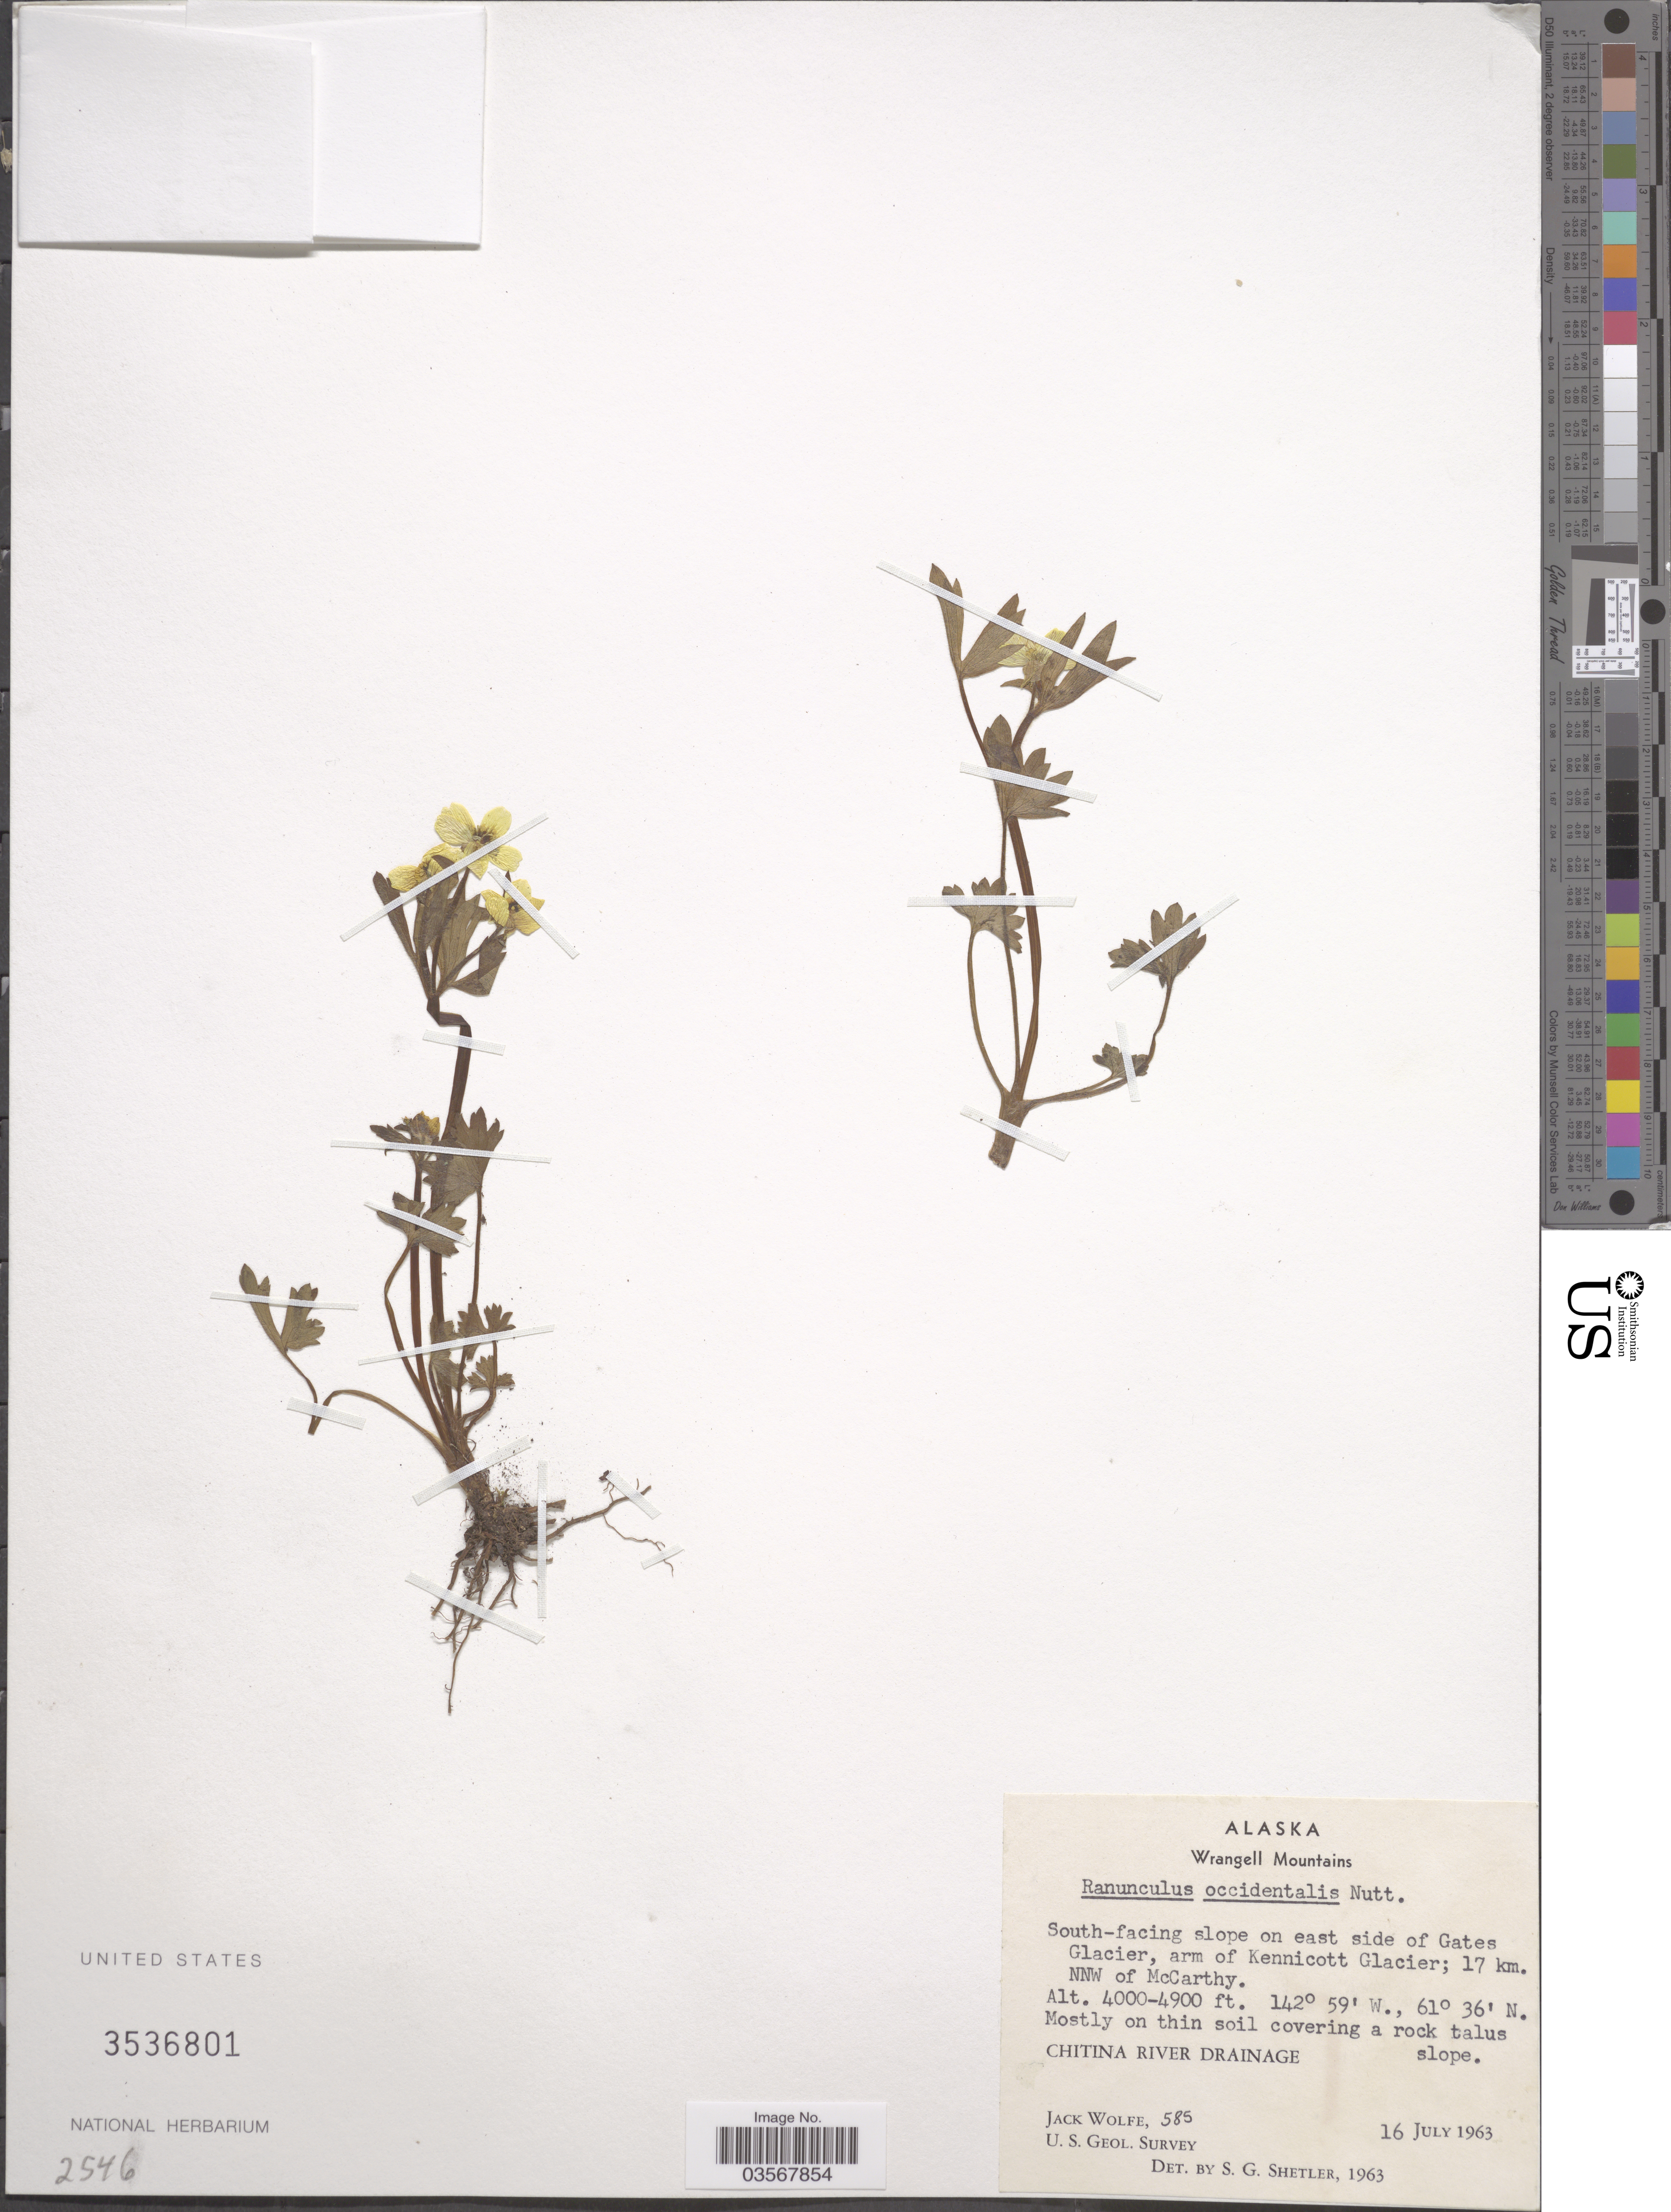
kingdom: Plantae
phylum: Tracheophyta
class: Magnoliopsida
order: Ranunculales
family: Ranunculaceae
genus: Ranunculus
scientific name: Ranunculus occidentalis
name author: Nutt.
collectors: J. Wolfe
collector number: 585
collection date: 1963-07-16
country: United States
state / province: Alaska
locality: Wrangell Mountains. Slope on east side of Gates Glacier, arm of Kennicot Glacier; 17 km. NNW of McCarthy. Chitina River Drainage.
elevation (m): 1219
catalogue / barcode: US 3536801